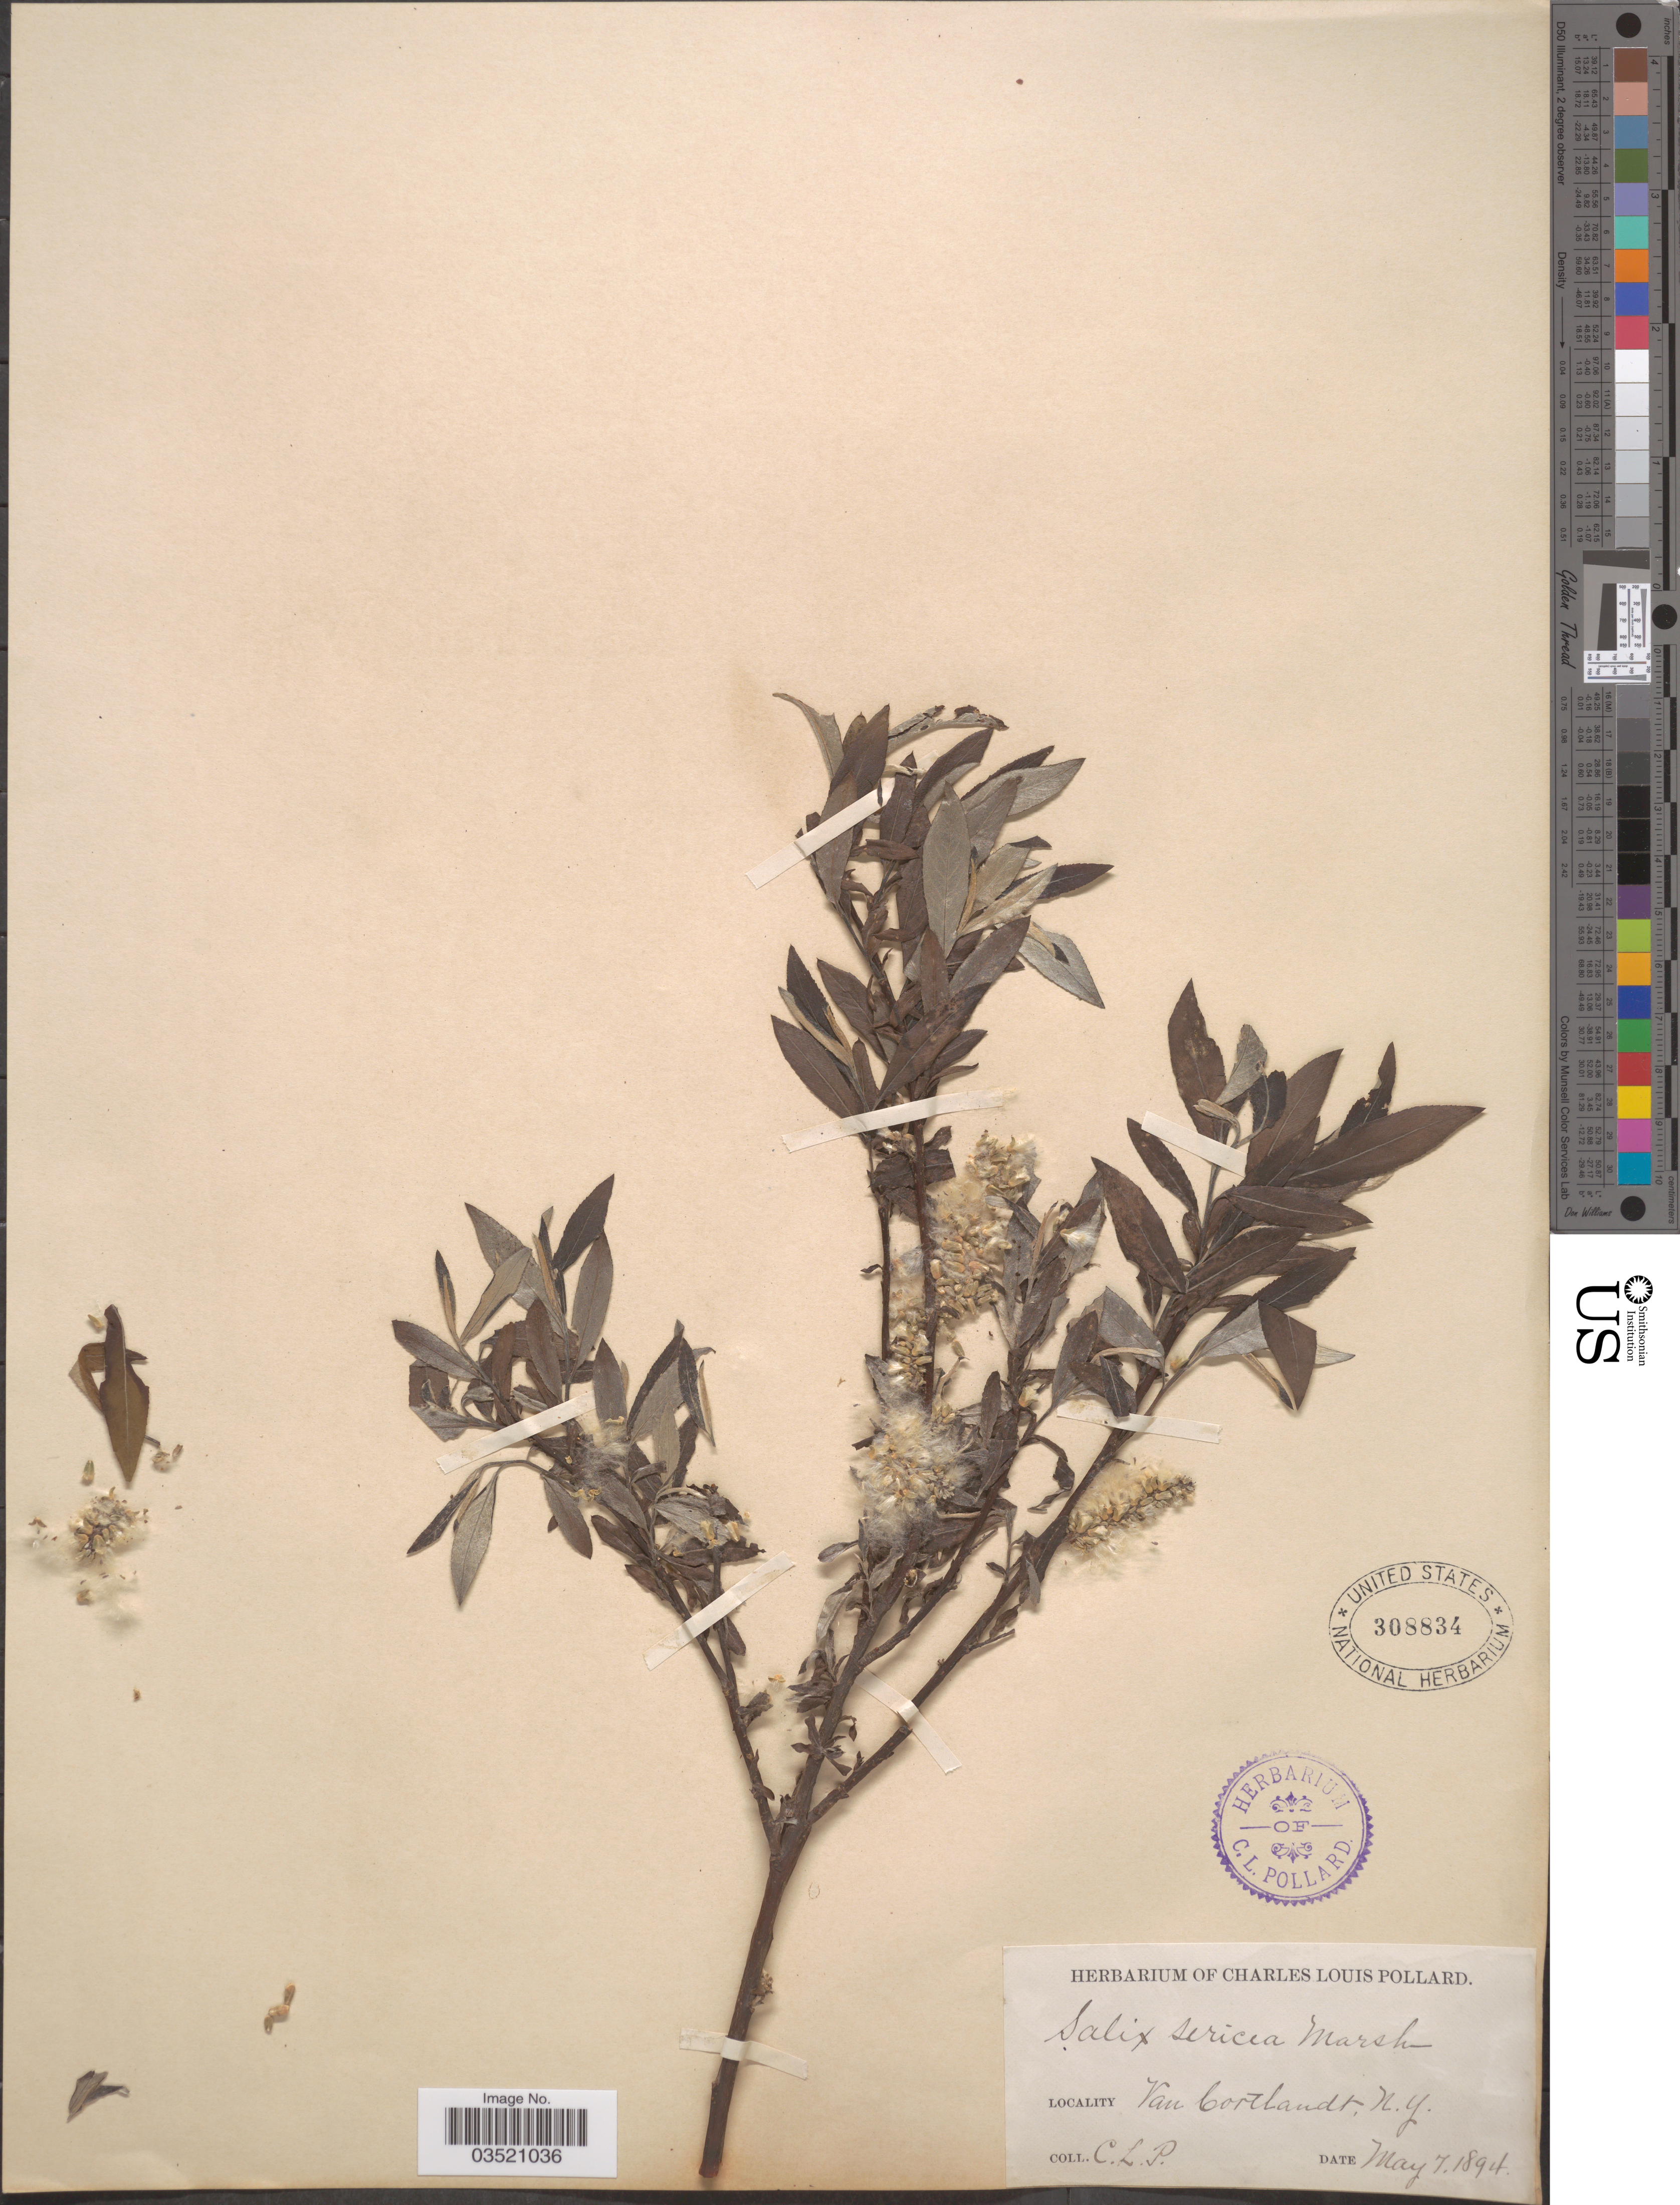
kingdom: Plantae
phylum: Tracheophyta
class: Magnoliopsida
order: Malpighiales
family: Salicaceae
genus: Salix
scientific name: Salix sericea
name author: Marshall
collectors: C. L. Pollard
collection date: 1894-05-07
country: United States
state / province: New York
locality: Van Cortlandt.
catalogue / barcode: US 308834